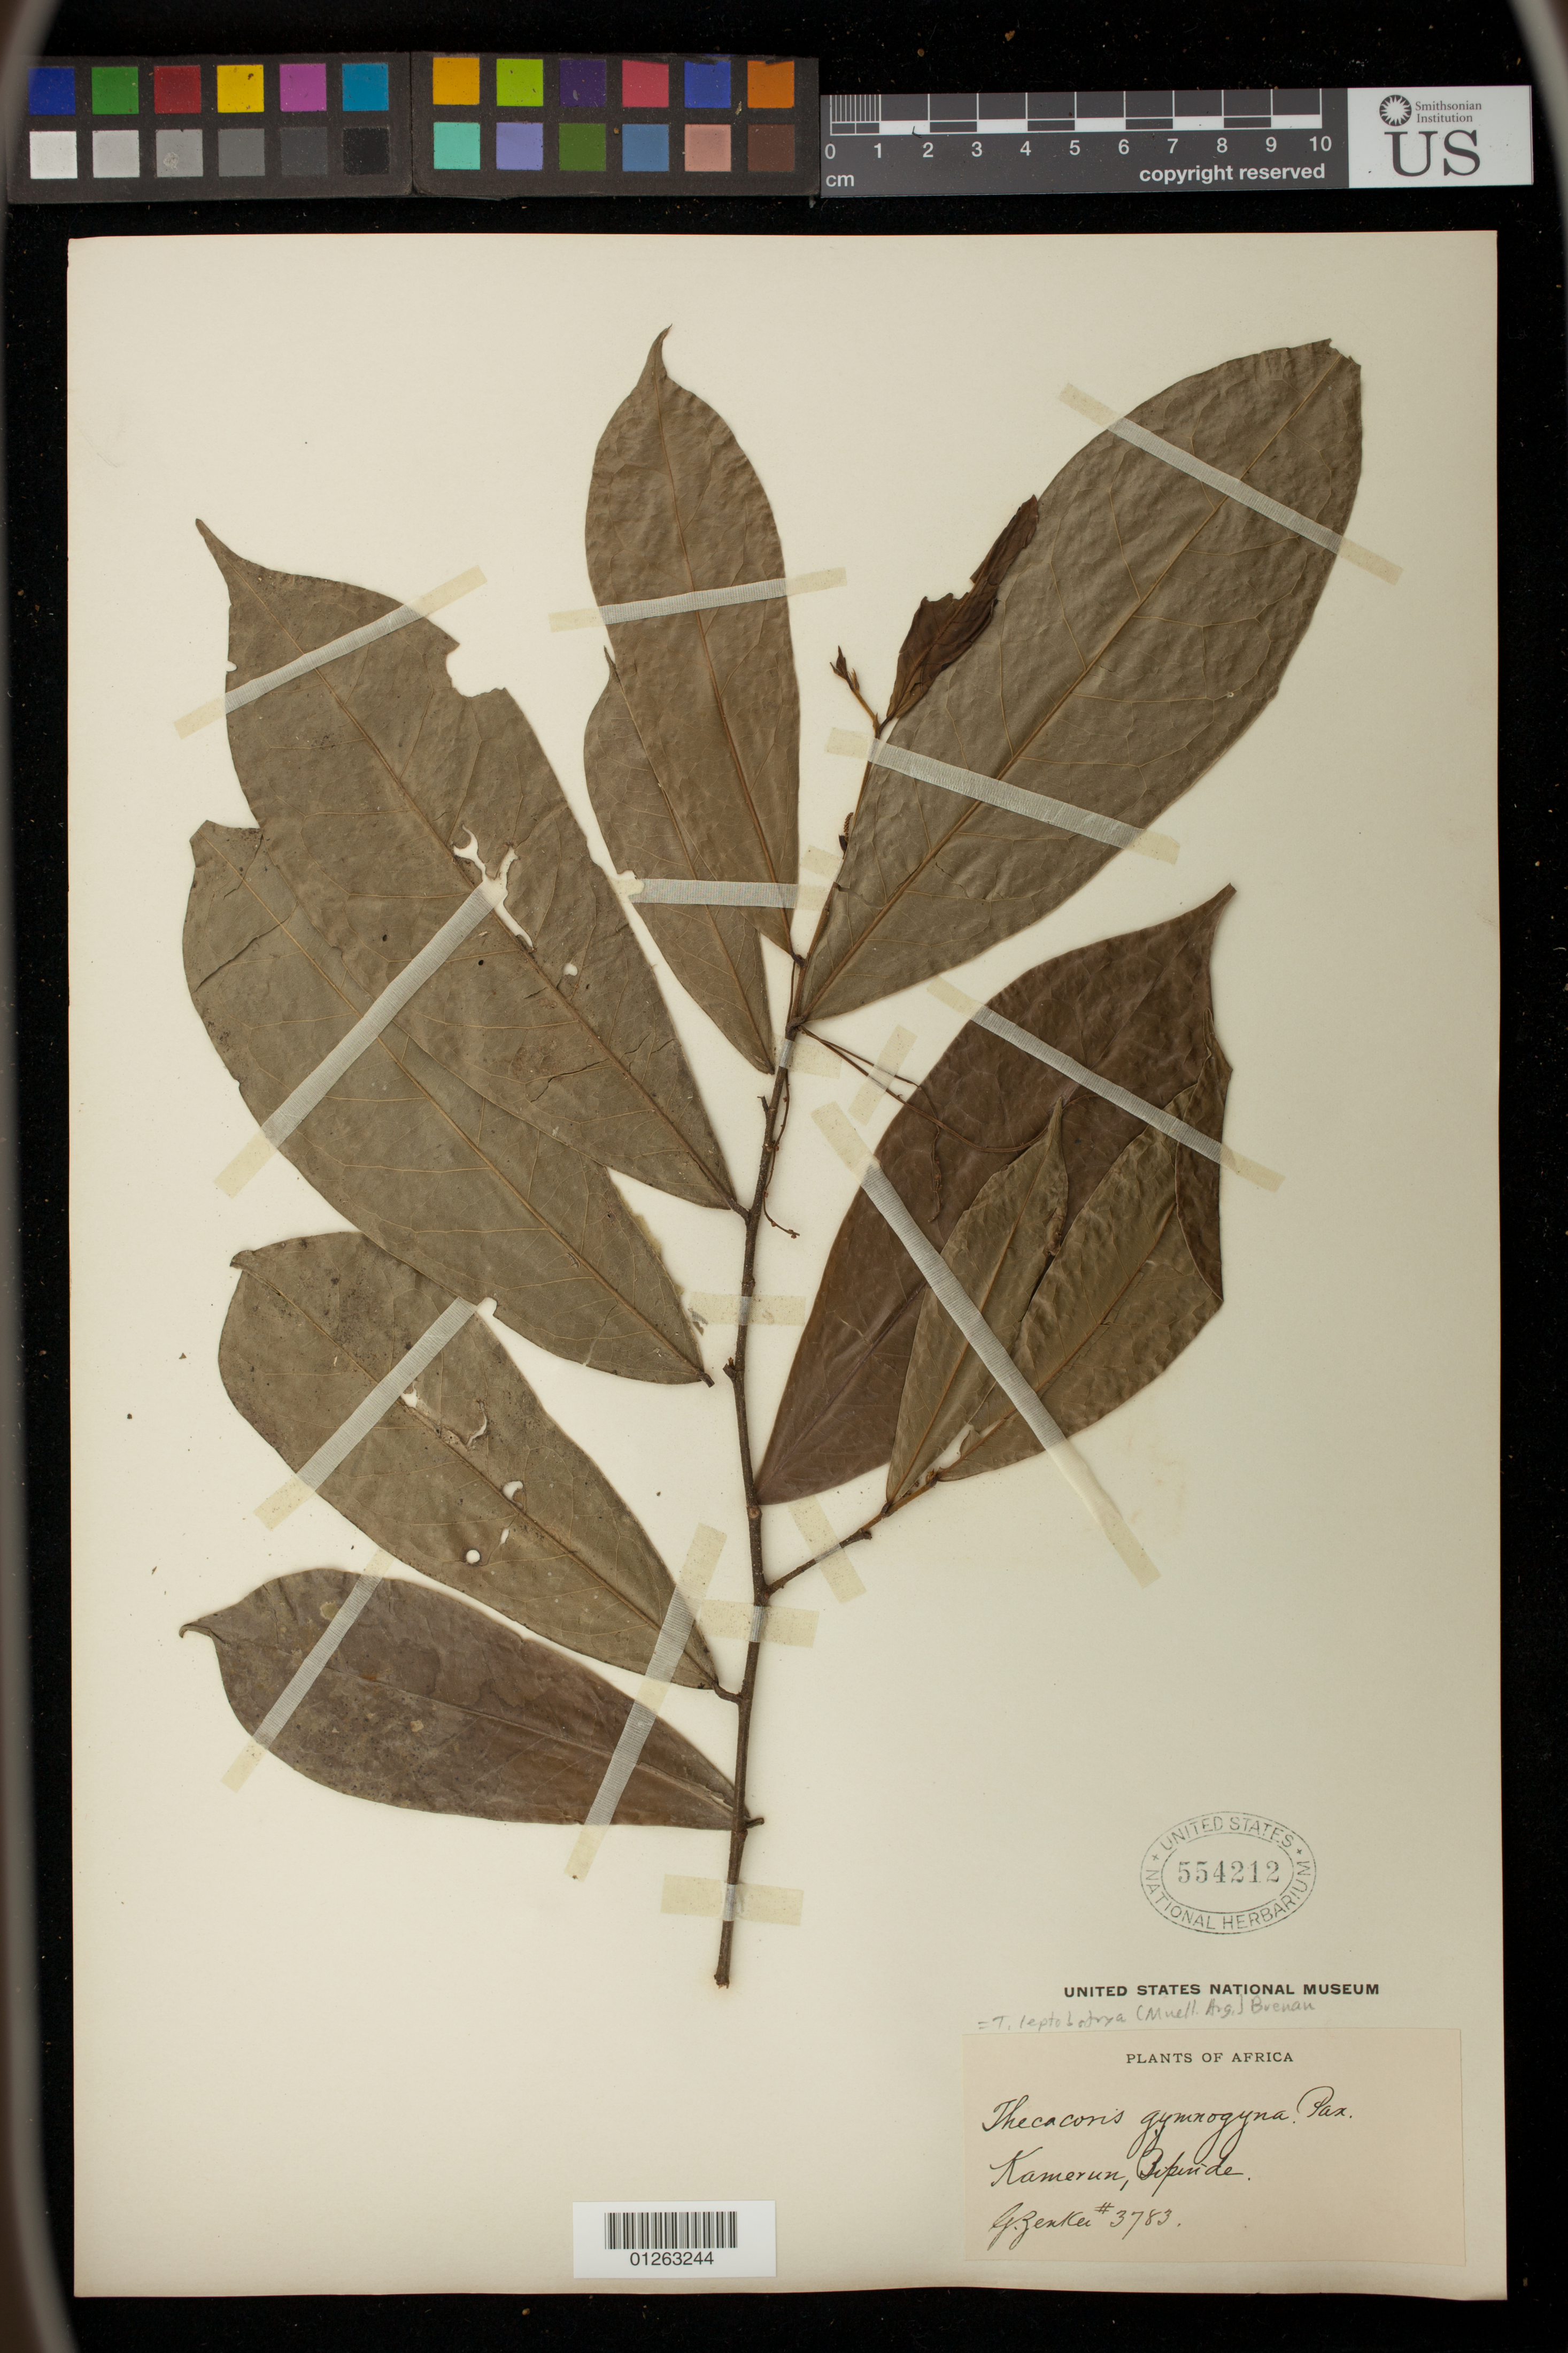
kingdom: Plantae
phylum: Tracheophyta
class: Magnoliopsida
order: Malpighiales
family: Phyllanthaceae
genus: Thecacoris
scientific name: Thecacoris leptobotrya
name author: (Müll. Arg.) Brenan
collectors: G. A. Zenker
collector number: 3783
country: Cameroon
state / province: Sud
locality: Kamerun, Bipinde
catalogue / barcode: US 554212